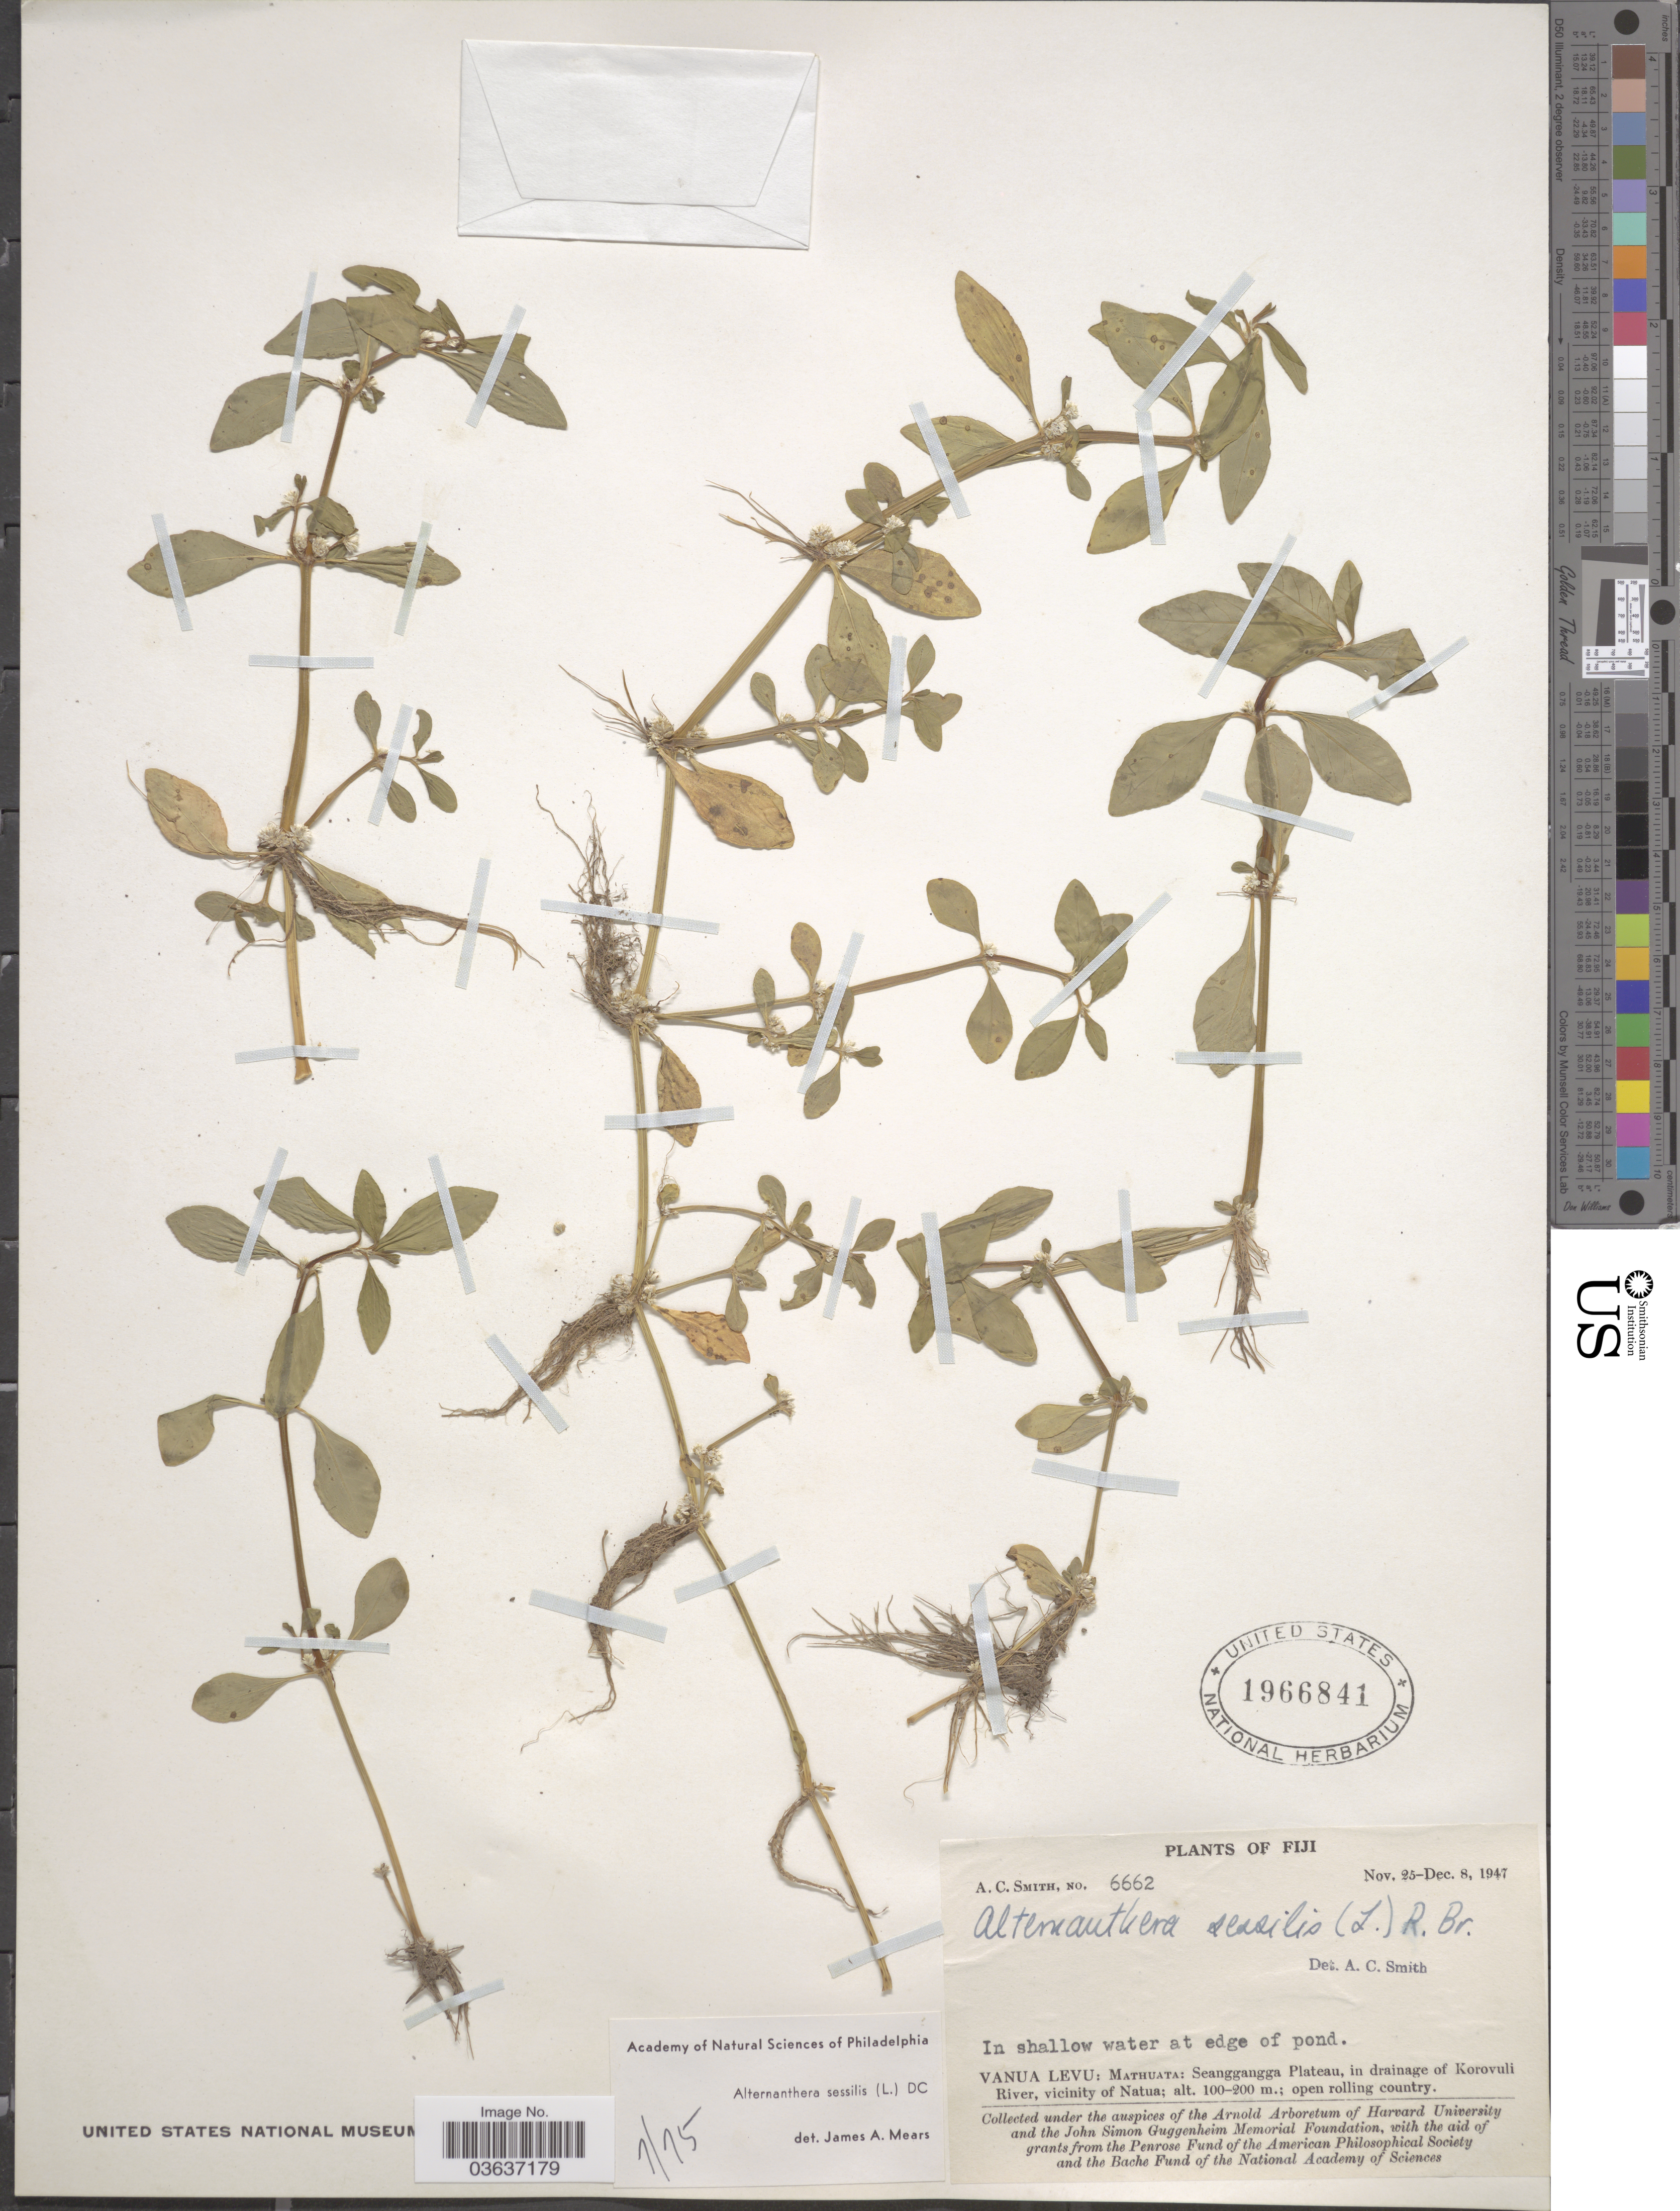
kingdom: Plantae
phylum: Tracheophyta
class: Magnoliopsida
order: Caryophyllales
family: Amaranthaceae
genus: Alternanthera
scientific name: Alternanthera sessilis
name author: (L.) DC.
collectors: A. C. Smith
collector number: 6662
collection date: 1947-11-25/1947-12-08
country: Fiji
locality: Vanua Levu: Mathuata: Seanggangga Plateau, in drainage of Korovuli River, vicinity of Natua.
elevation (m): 100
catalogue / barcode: US 1966841